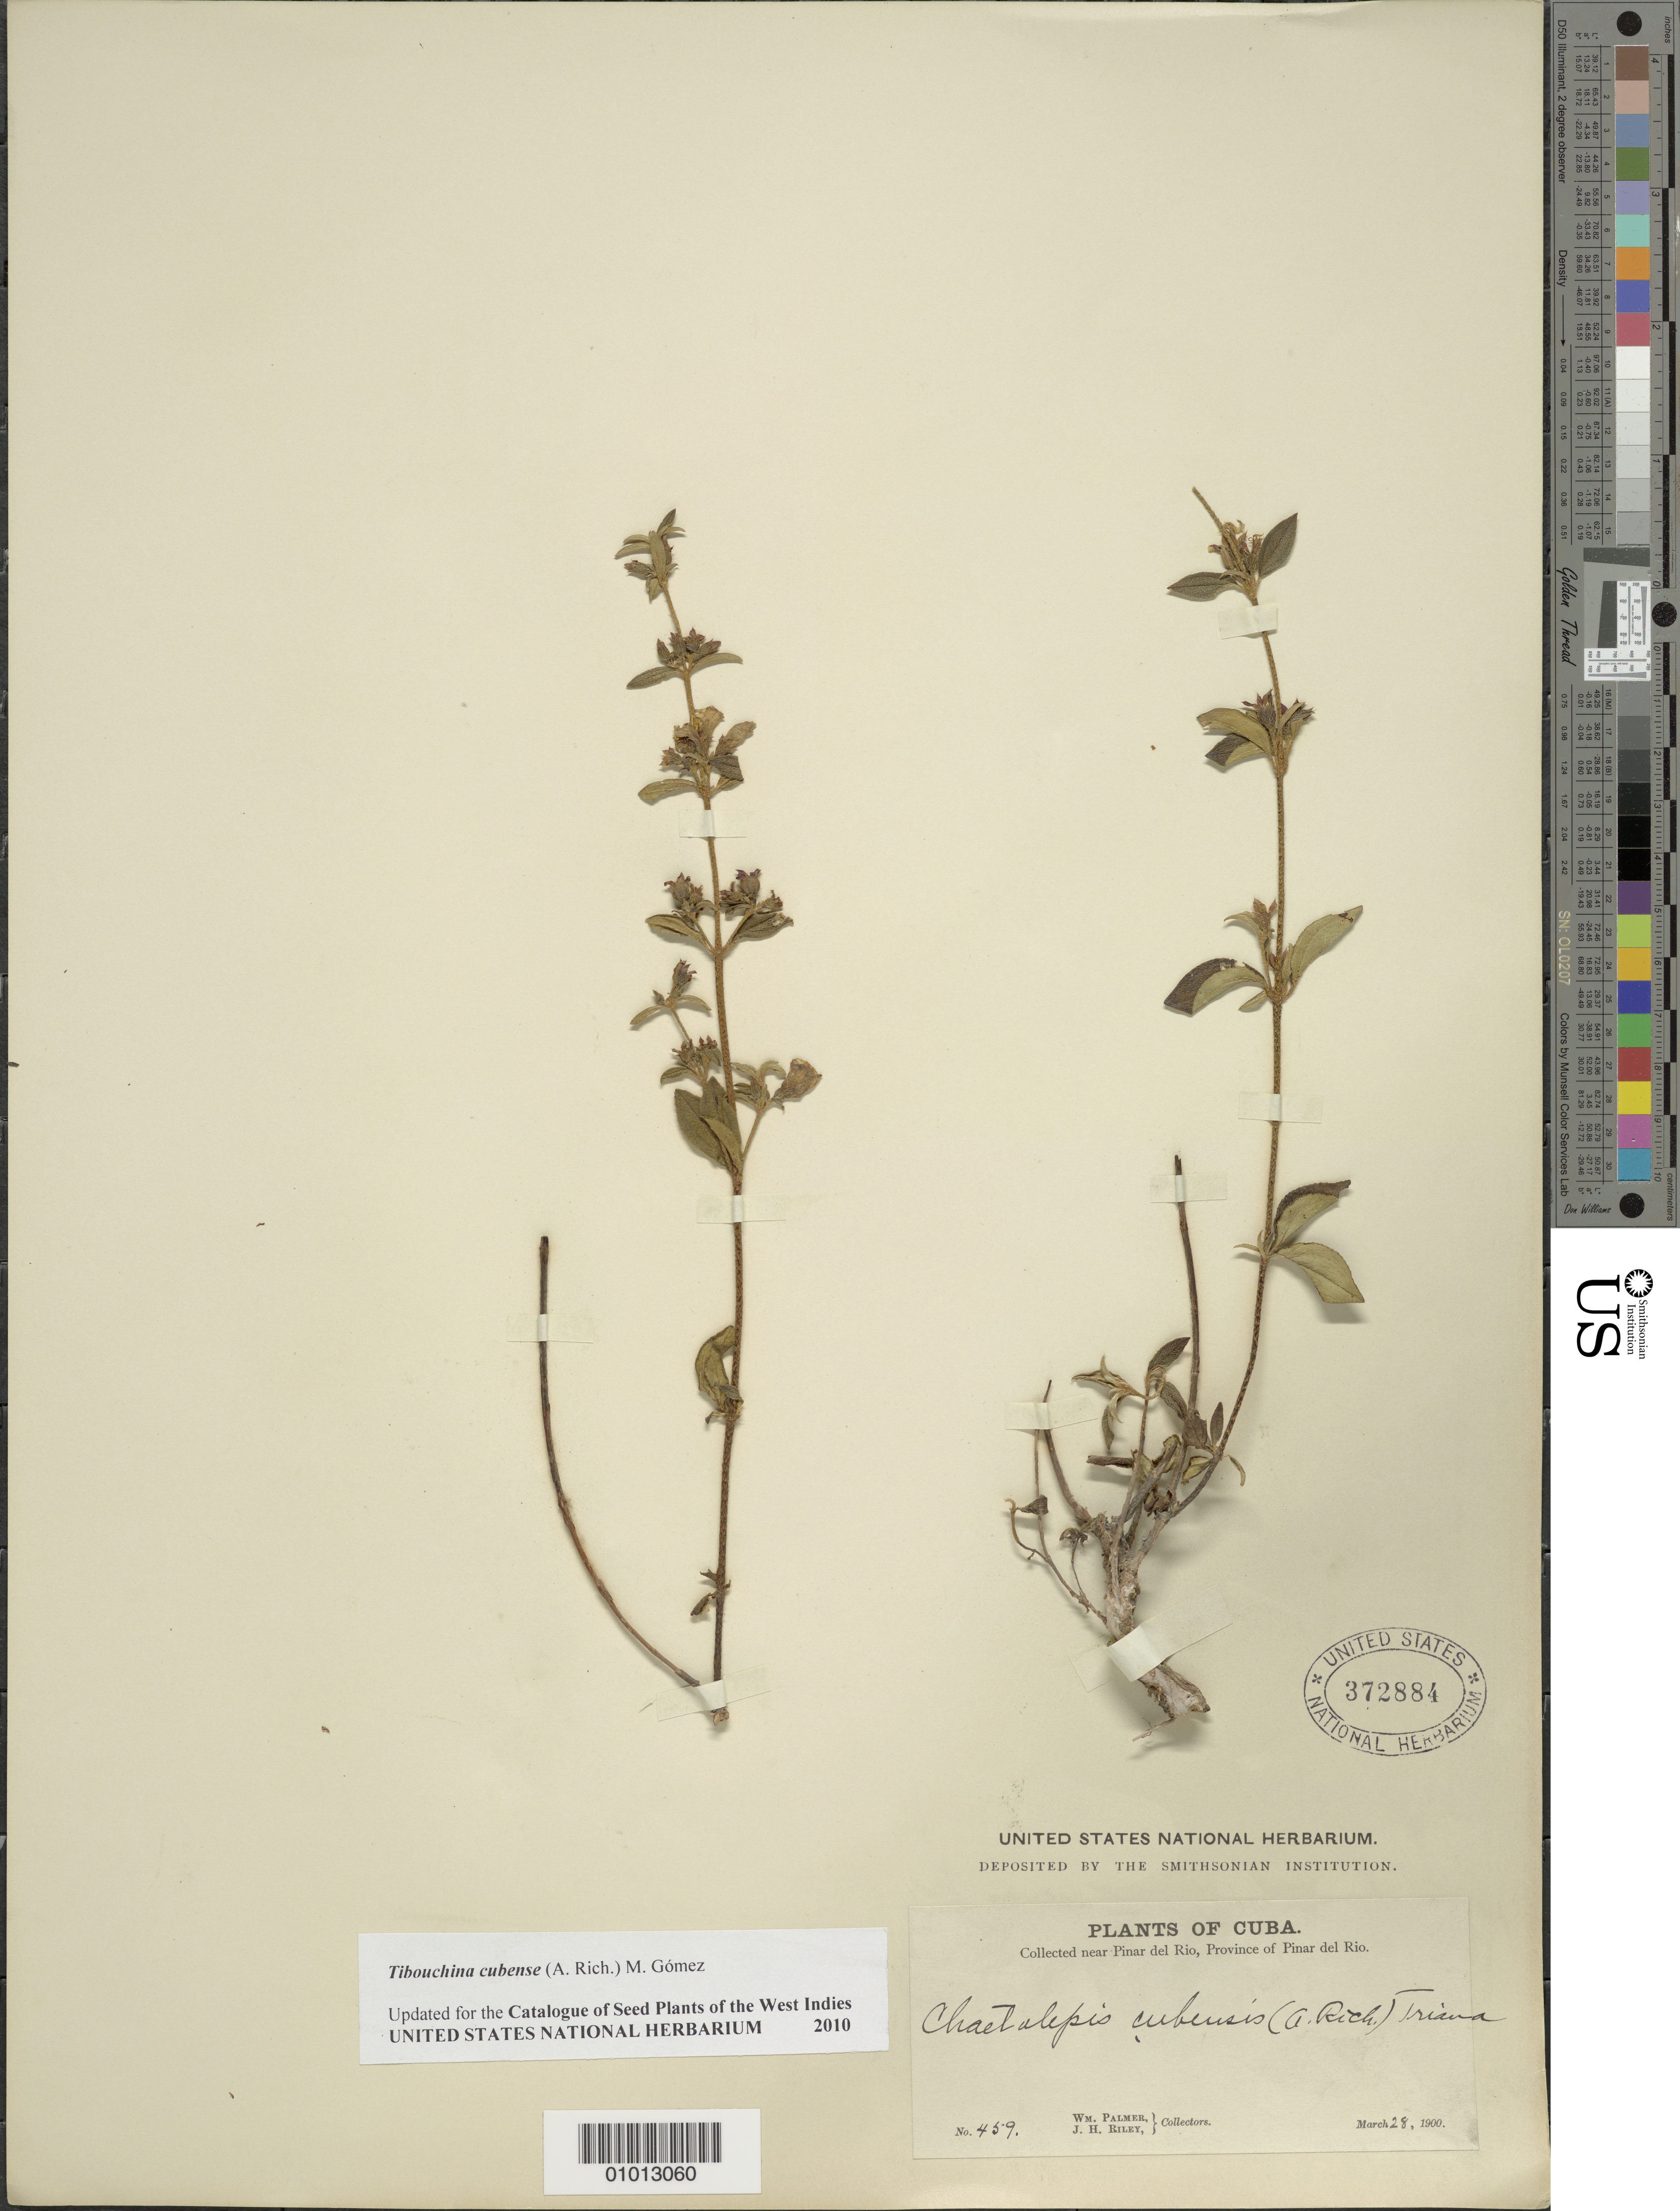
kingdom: Plantae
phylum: Tracheophyta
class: Magnoliopsida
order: Myrtales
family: Melastomataceae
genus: Arthrostemma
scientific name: Arthrostemma cubense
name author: A. Rich.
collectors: W. Palmer & J. H. Riley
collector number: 459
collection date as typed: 28 Mar 1900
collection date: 1900-03-28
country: Cuba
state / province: Pinar del Rio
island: Cuba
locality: Near Pinar del Río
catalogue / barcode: US 372884